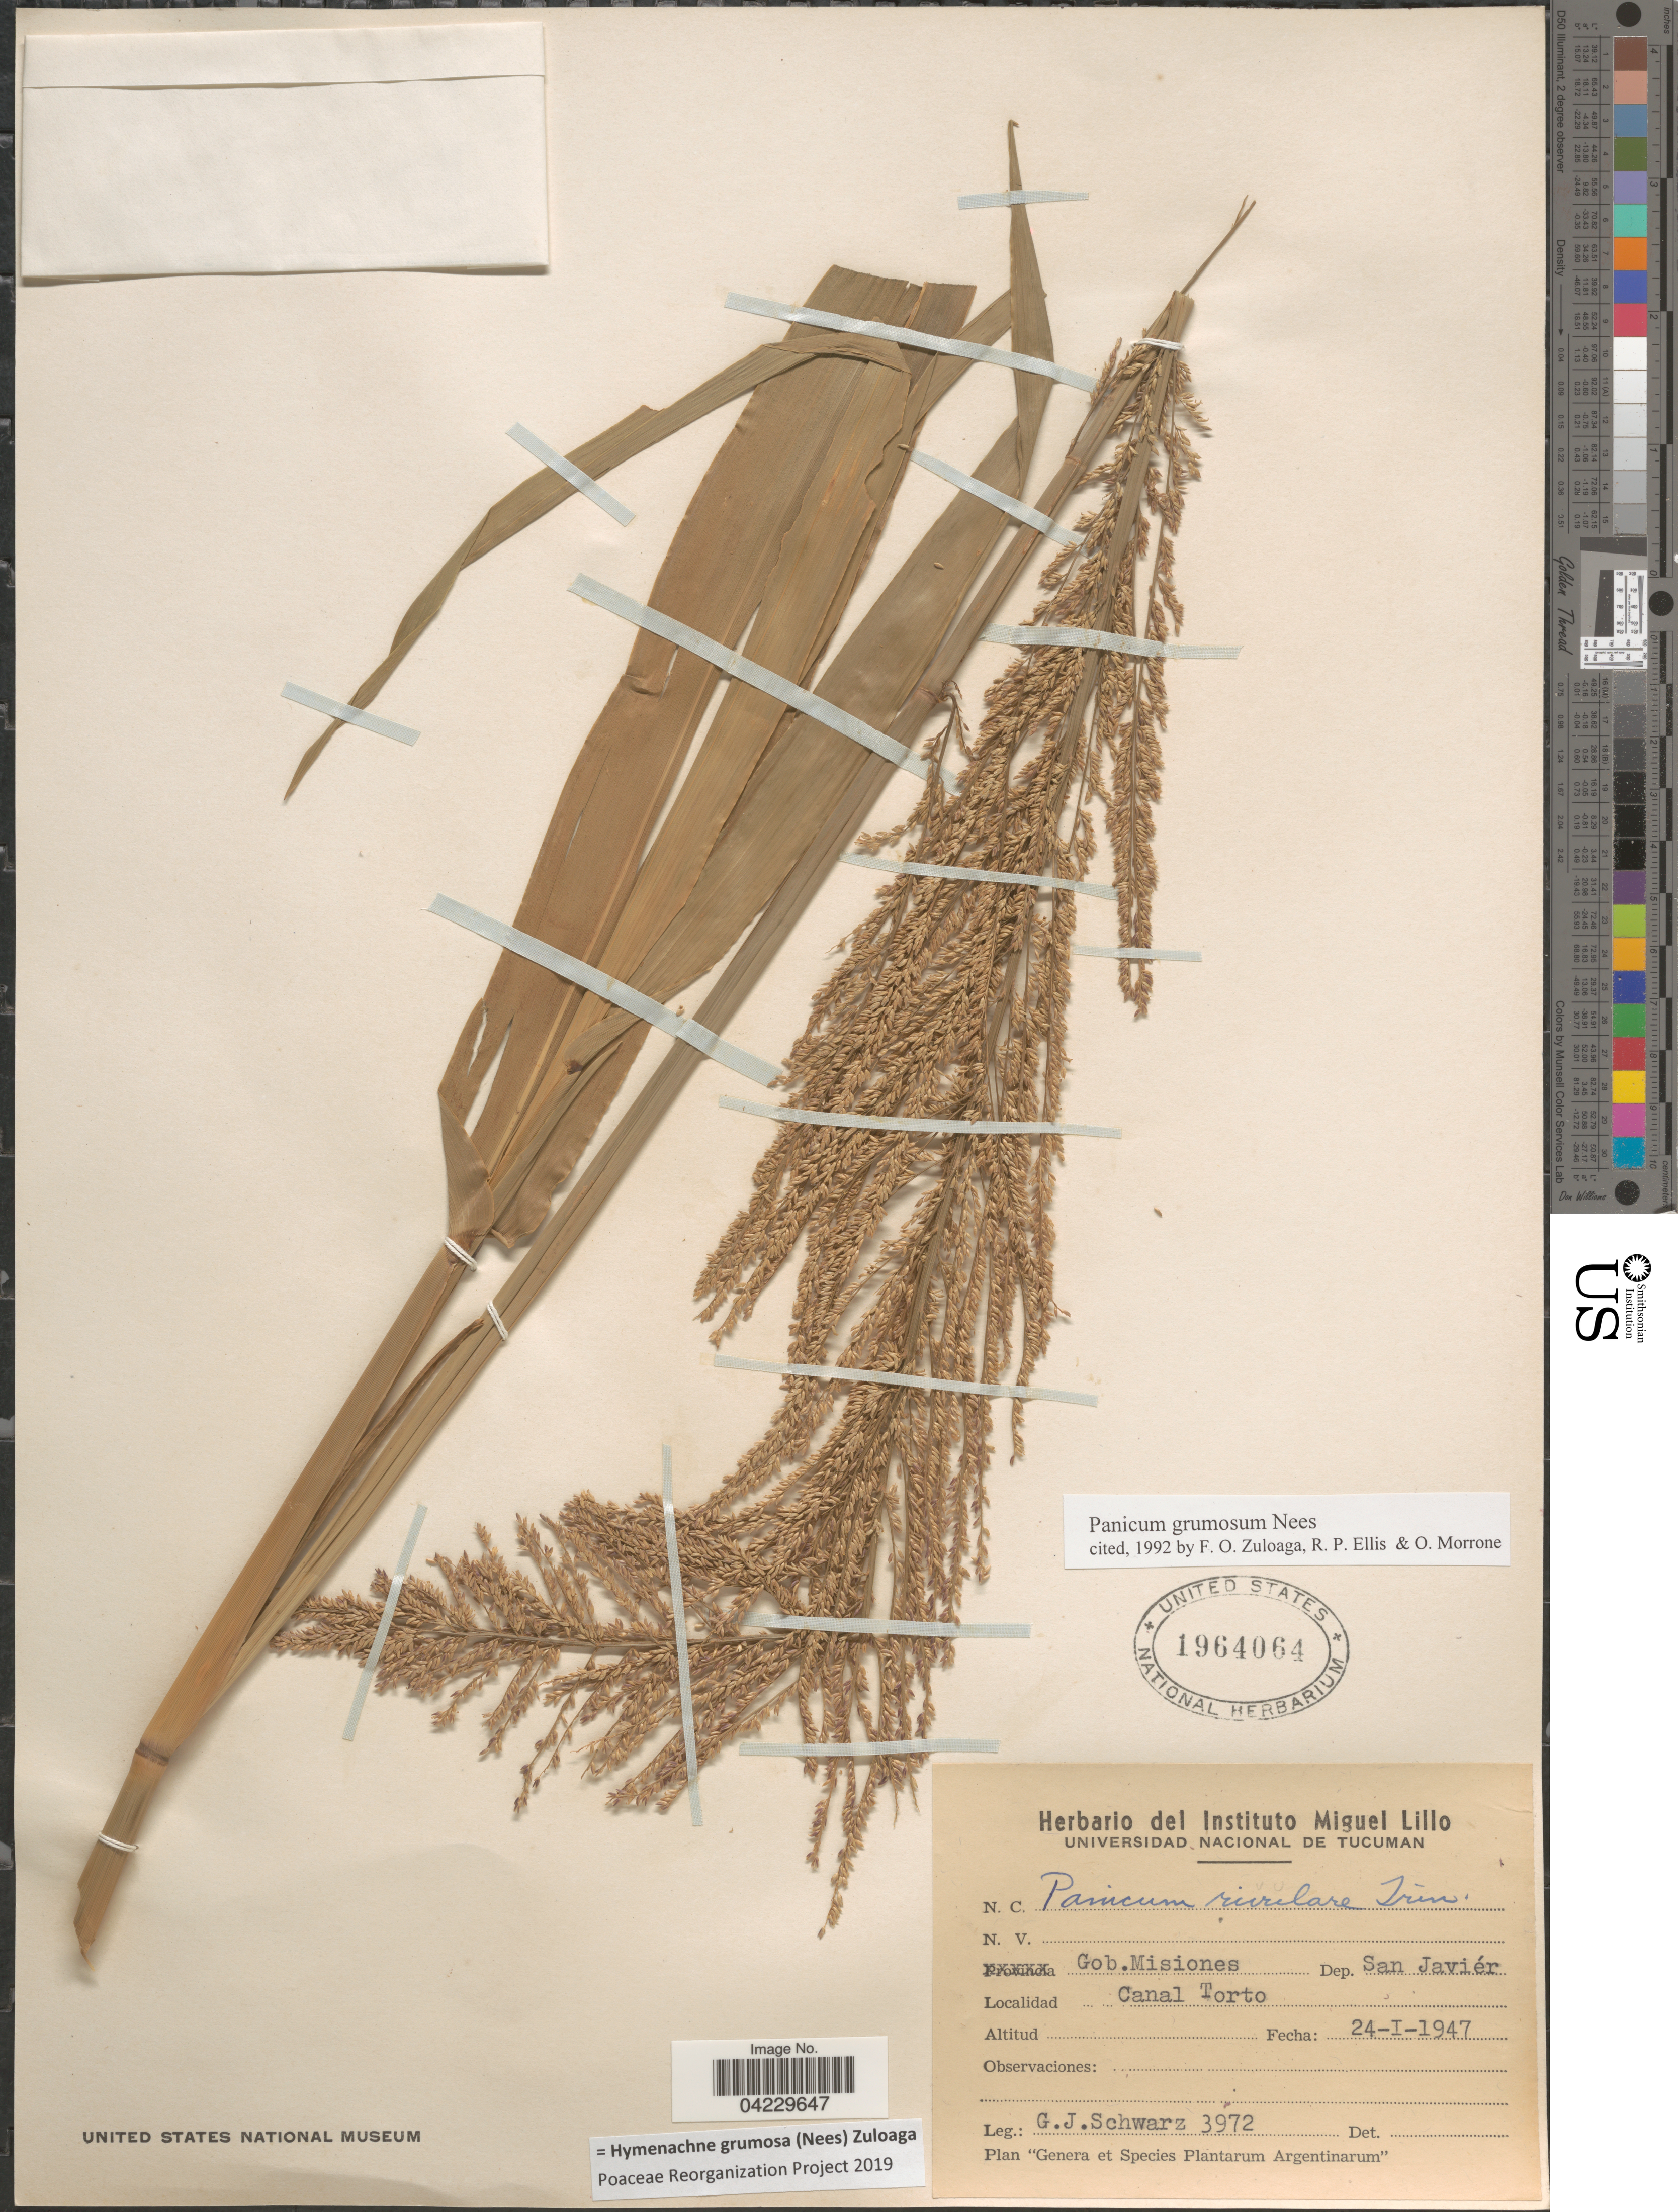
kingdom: Plantae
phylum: Tracheophyta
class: Liliopsida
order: Poales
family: Poaceae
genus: Hymenachne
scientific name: Hymenachne grumosa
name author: (Nees) Zuloaga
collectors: G. J. Schwarz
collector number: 3972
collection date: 1947-01-24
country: Argentina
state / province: Misiones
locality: Gob. Misiones. Dep. San Javiér. Canal Torto.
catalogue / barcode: US 1964064